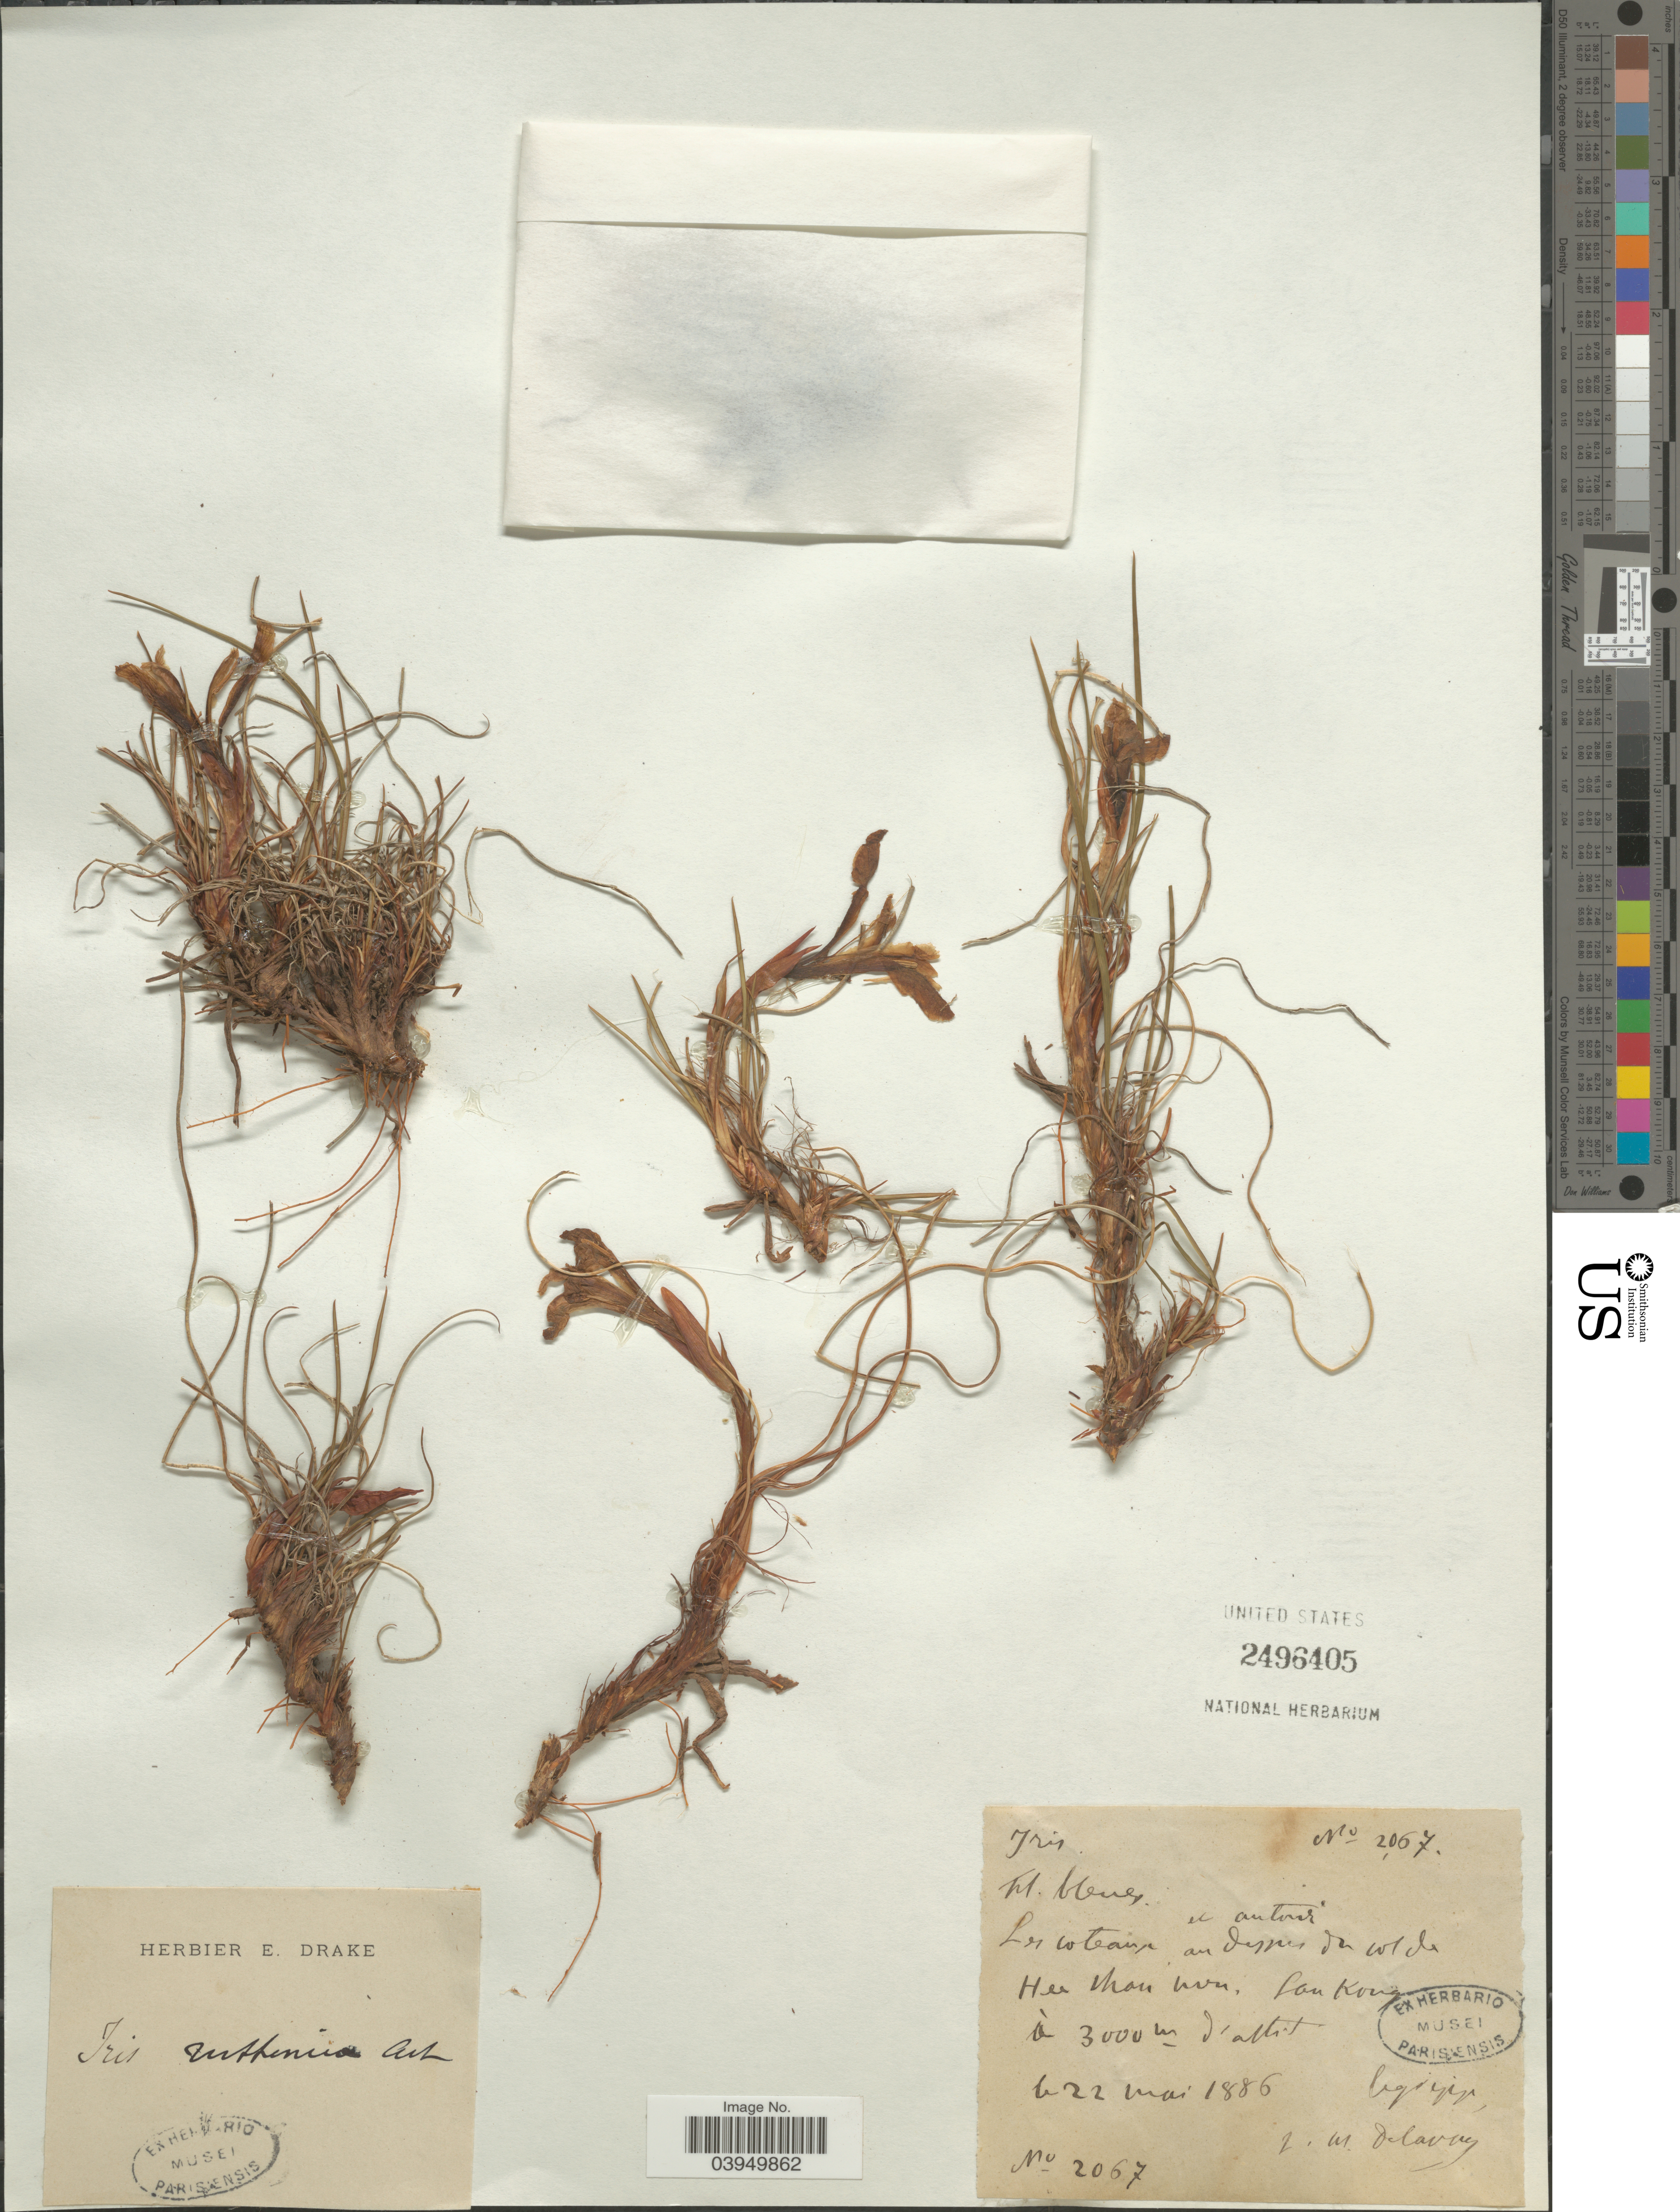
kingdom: Plantae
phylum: Tracheophyta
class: Liliopsida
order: Asparagales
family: Iridaceae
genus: Iris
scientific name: Iris ruthenica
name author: Ker Gawl.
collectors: J. Delavay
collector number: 2067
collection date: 1886-05-22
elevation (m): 300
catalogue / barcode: US 2496405